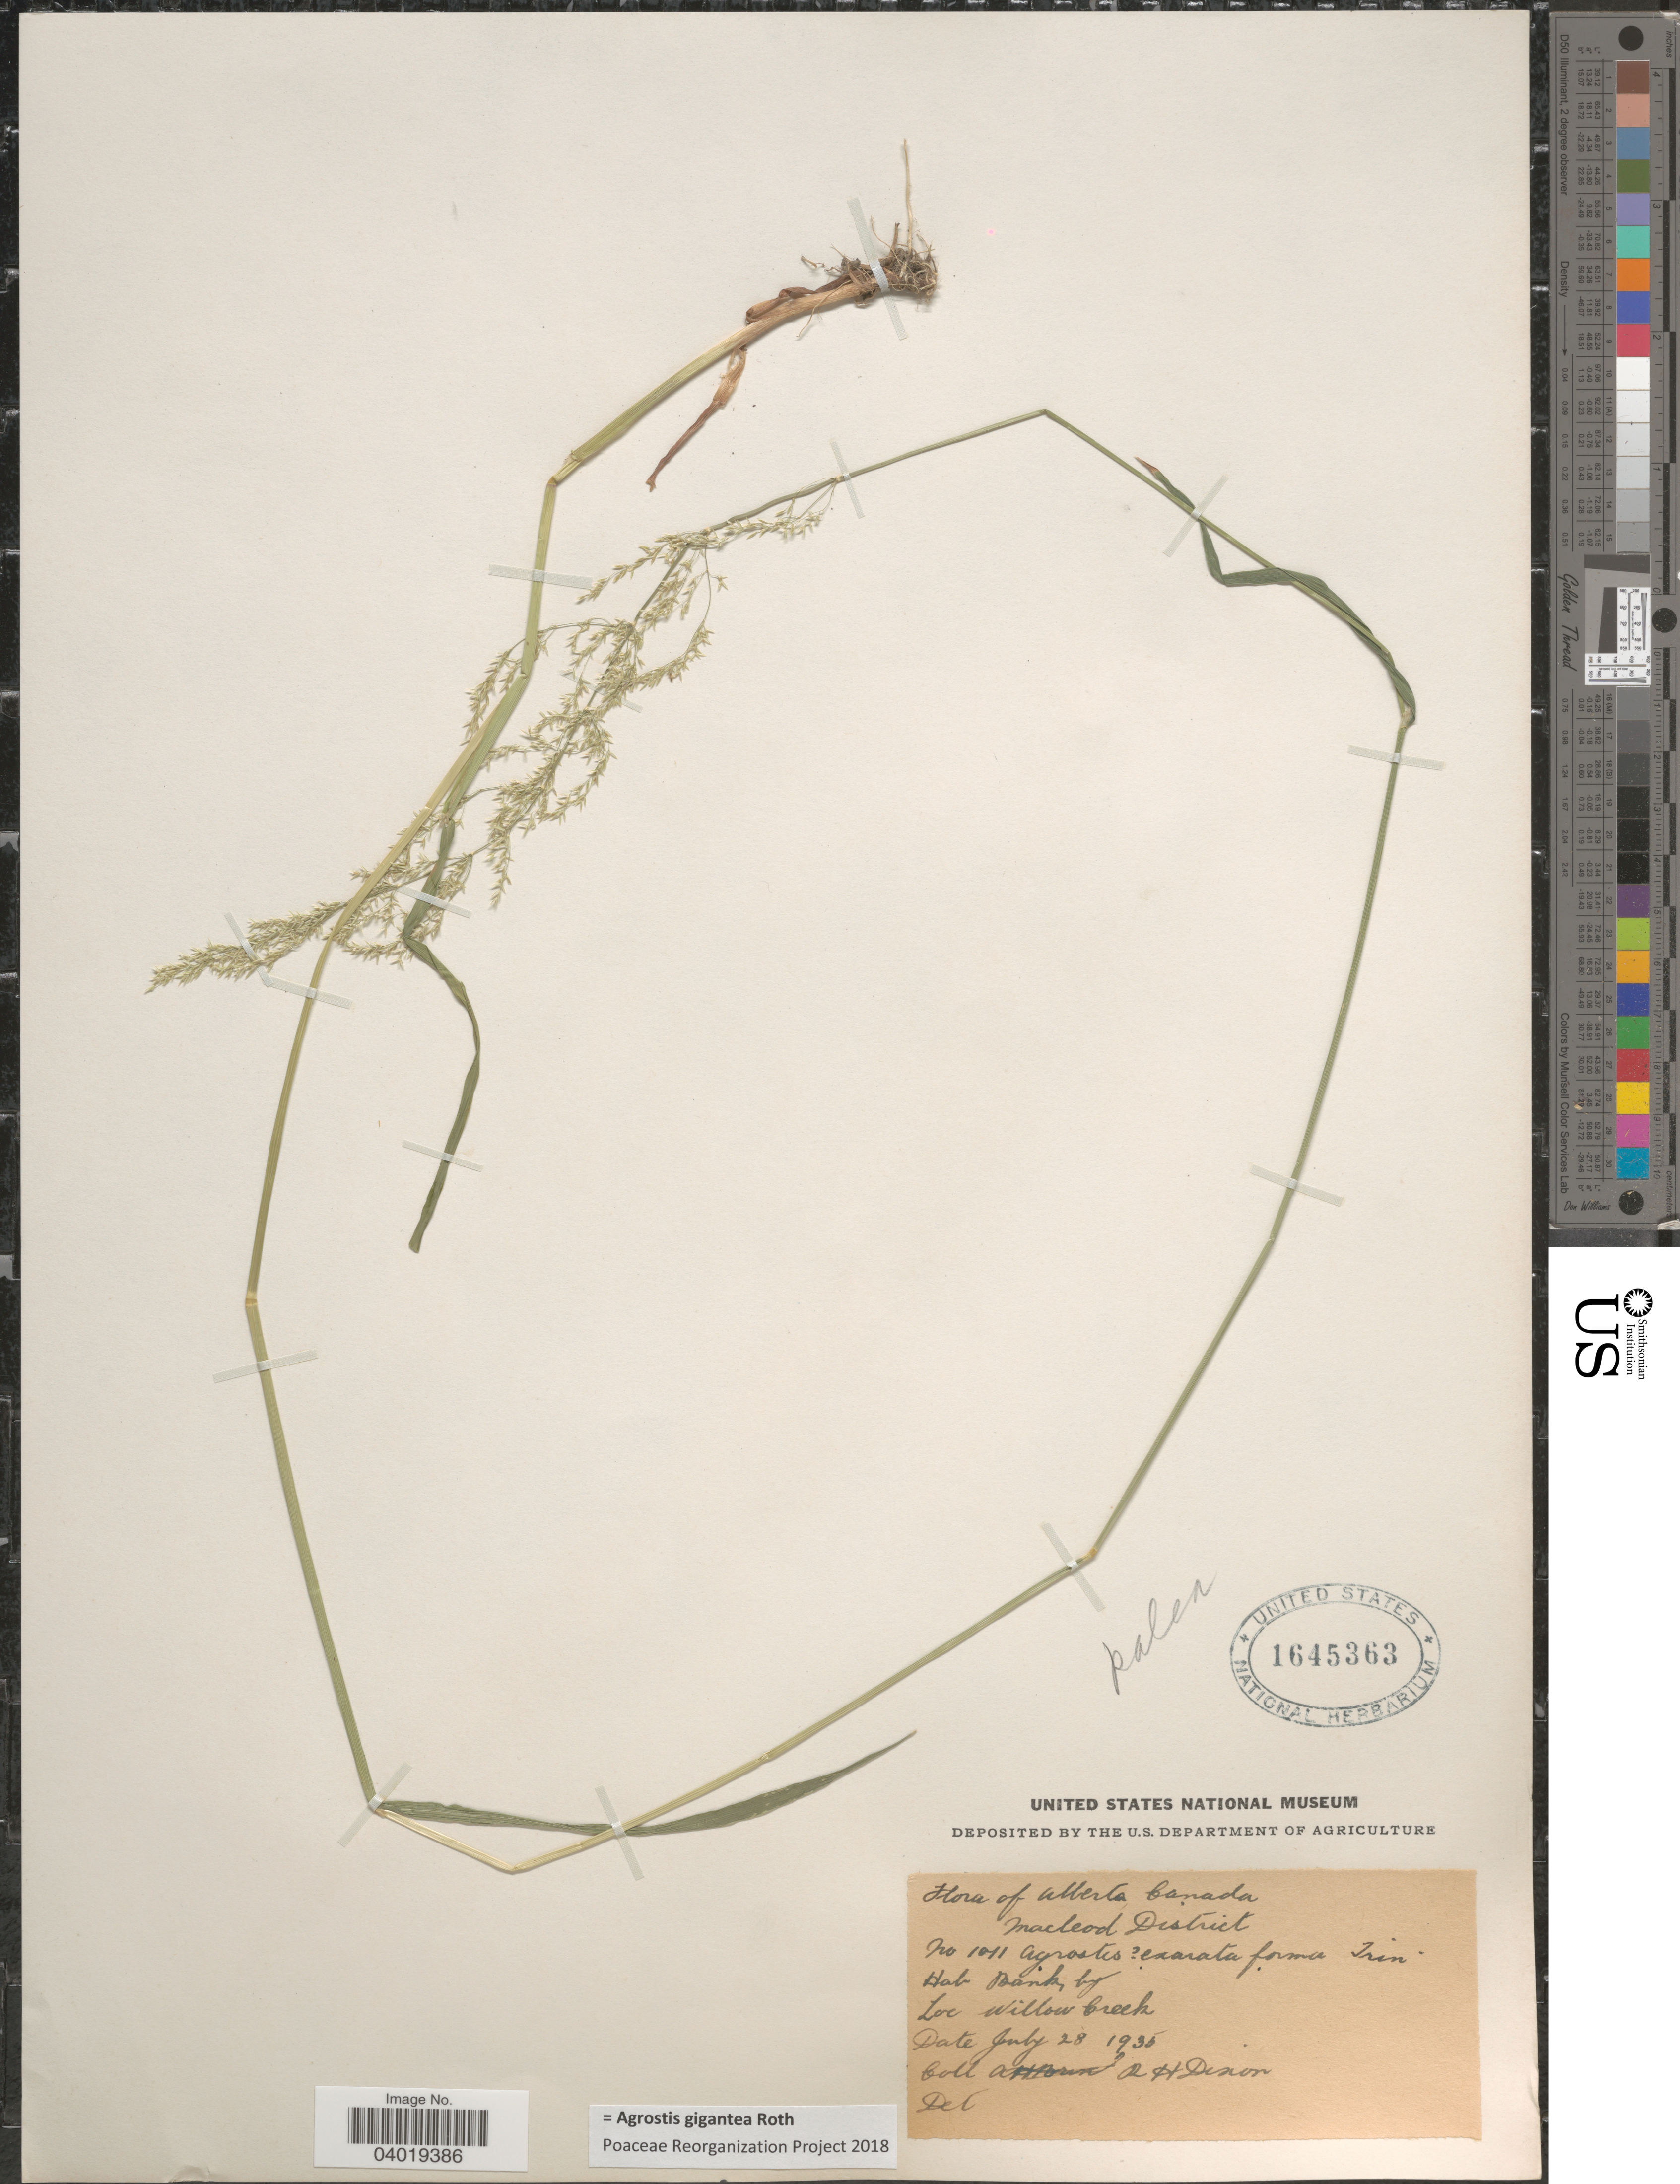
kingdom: Plantae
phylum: Tracheophyta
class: Liliopsida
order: Poales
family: Poaceae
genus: Agrostis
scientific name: Agrostis gigantea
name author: Roth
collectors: R. H. Dixon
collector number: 1011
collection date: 1935-07-28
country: Canada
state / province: Alberta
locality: Macleod District. Willow Creek.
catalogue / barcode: US 1645363